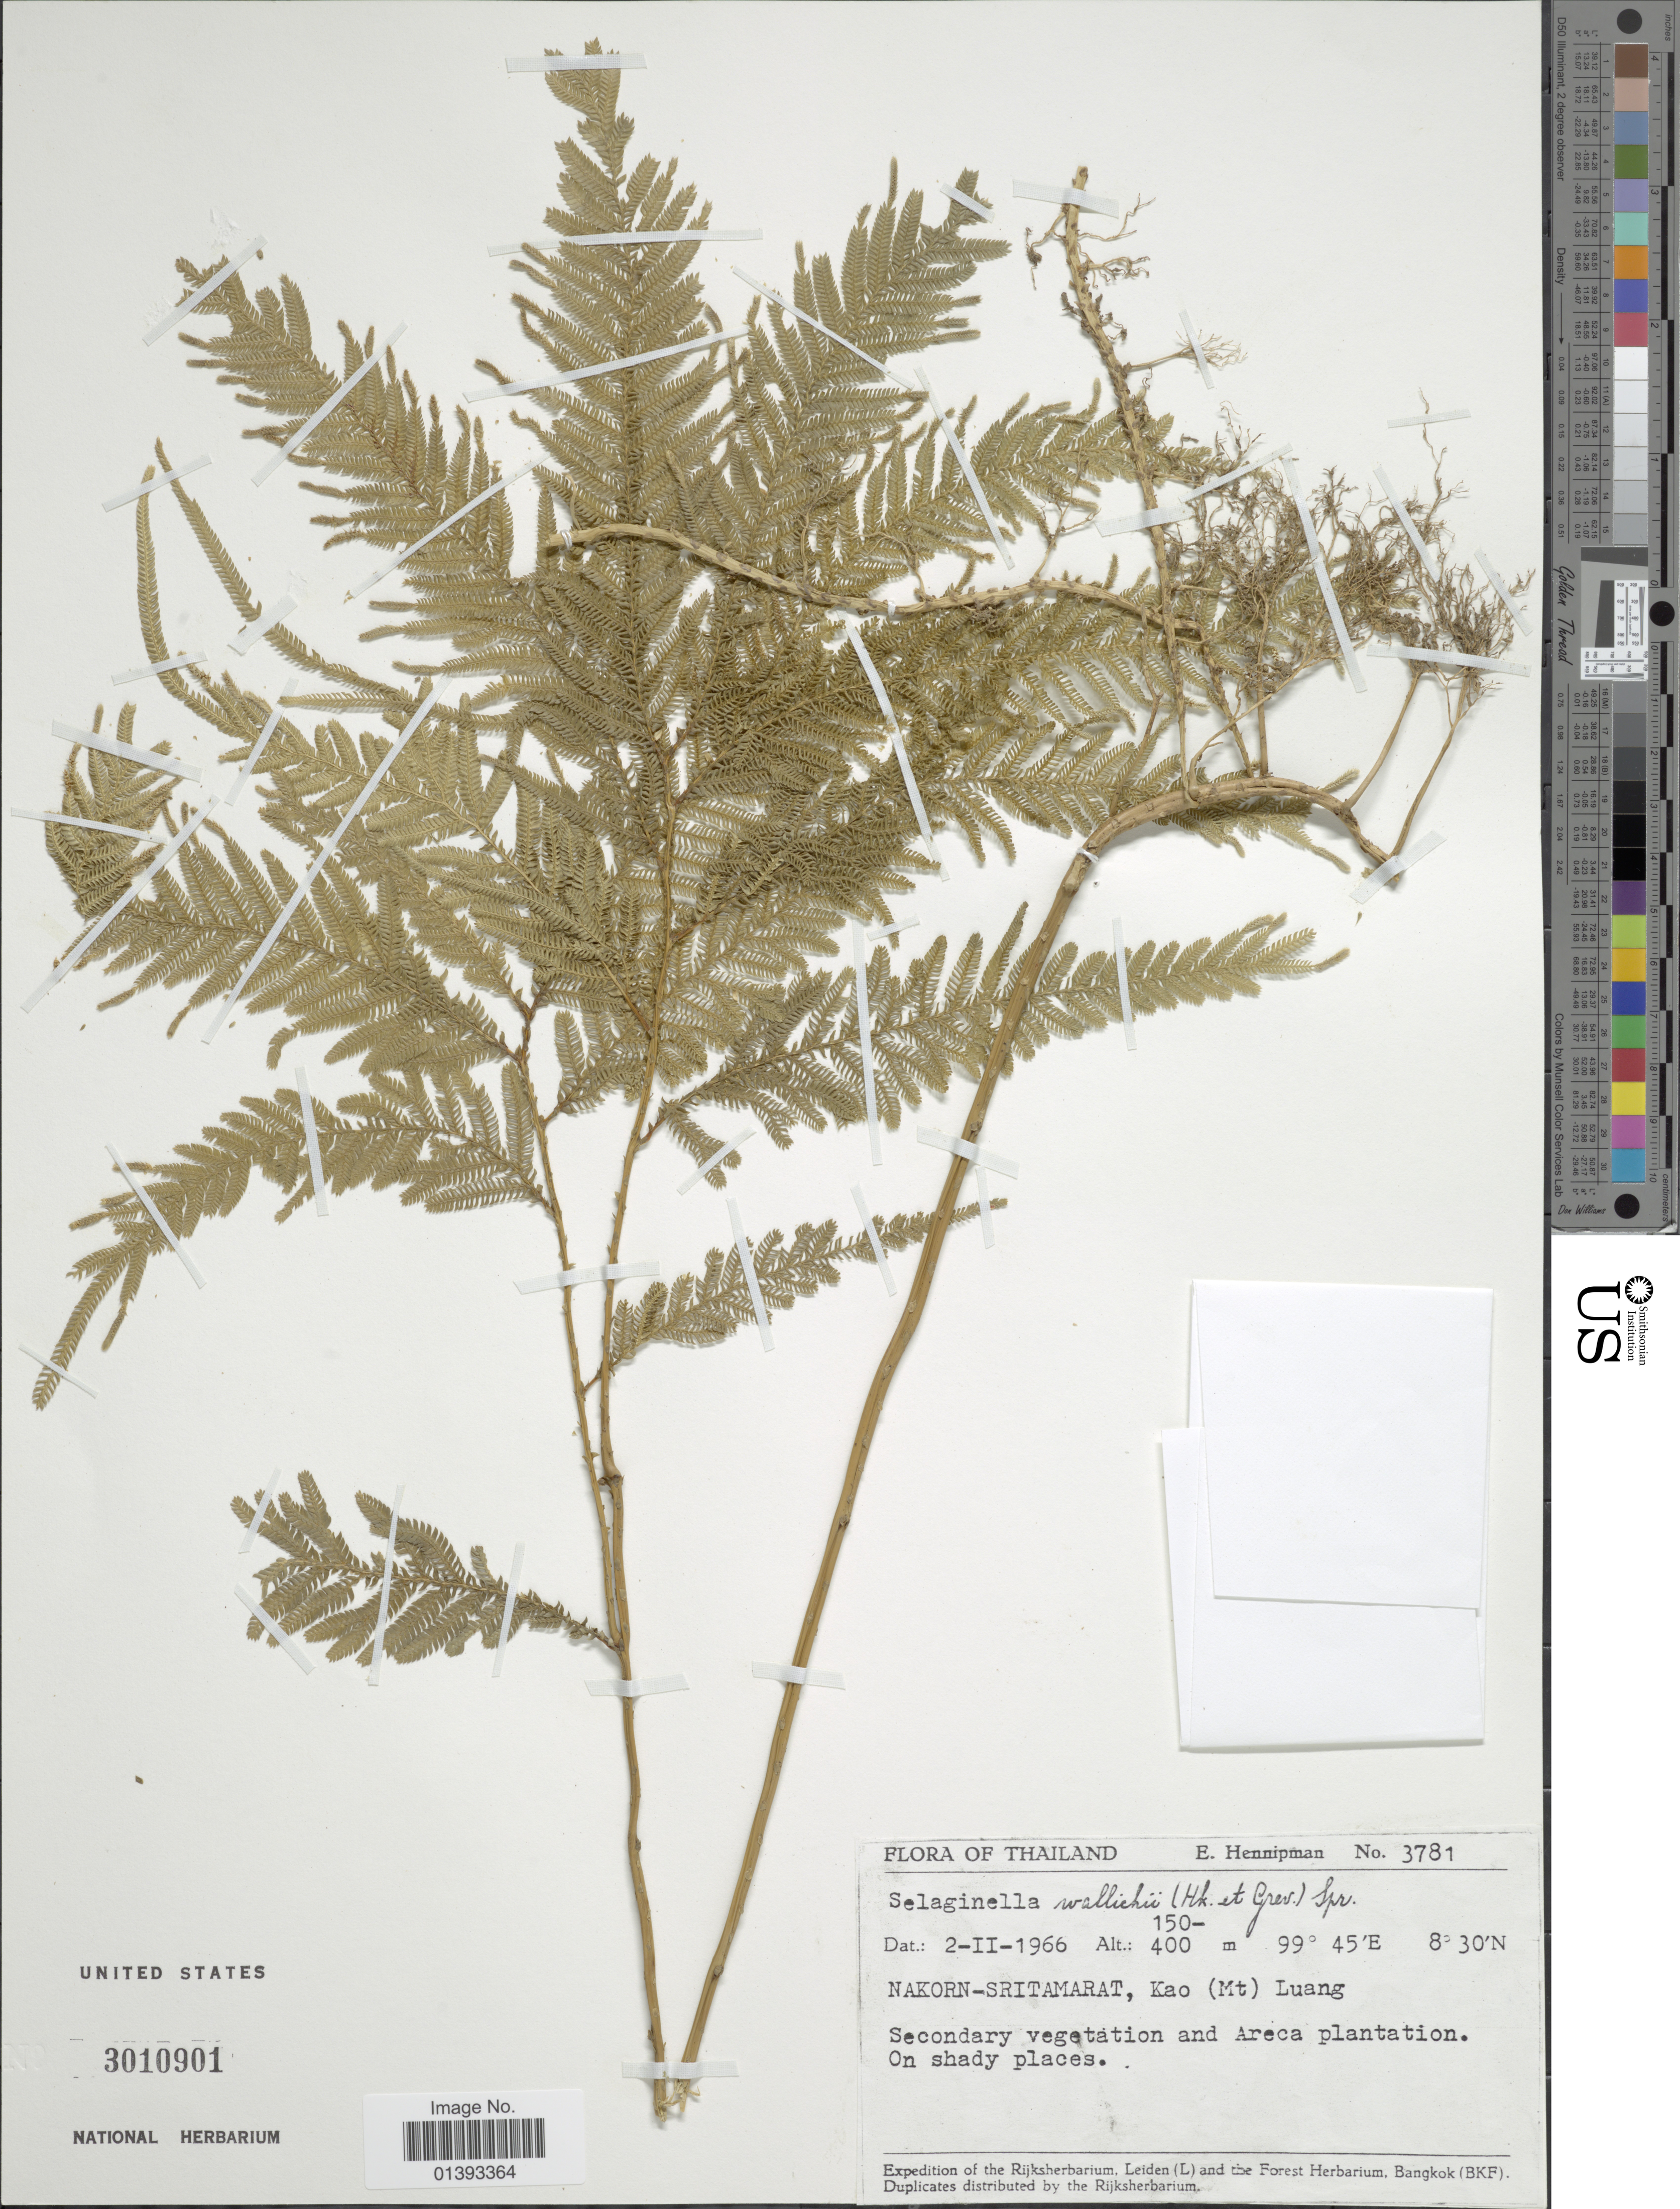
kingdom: Plantae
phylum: Tracheophyta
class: Lycopodiopsida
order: Selaginellales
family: Selaginellaceae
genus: Selaginella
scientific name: Selaginella wallichii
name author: (Hook. & Grev.) Spring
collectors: E. Hennipman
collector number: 3781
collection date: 1966-02-02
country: Thailand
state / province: Nakhon Si Thammarat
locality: Nakorn-Sritamarat, Kao(Mt)Luang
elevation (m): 150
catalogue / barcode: US 3010901